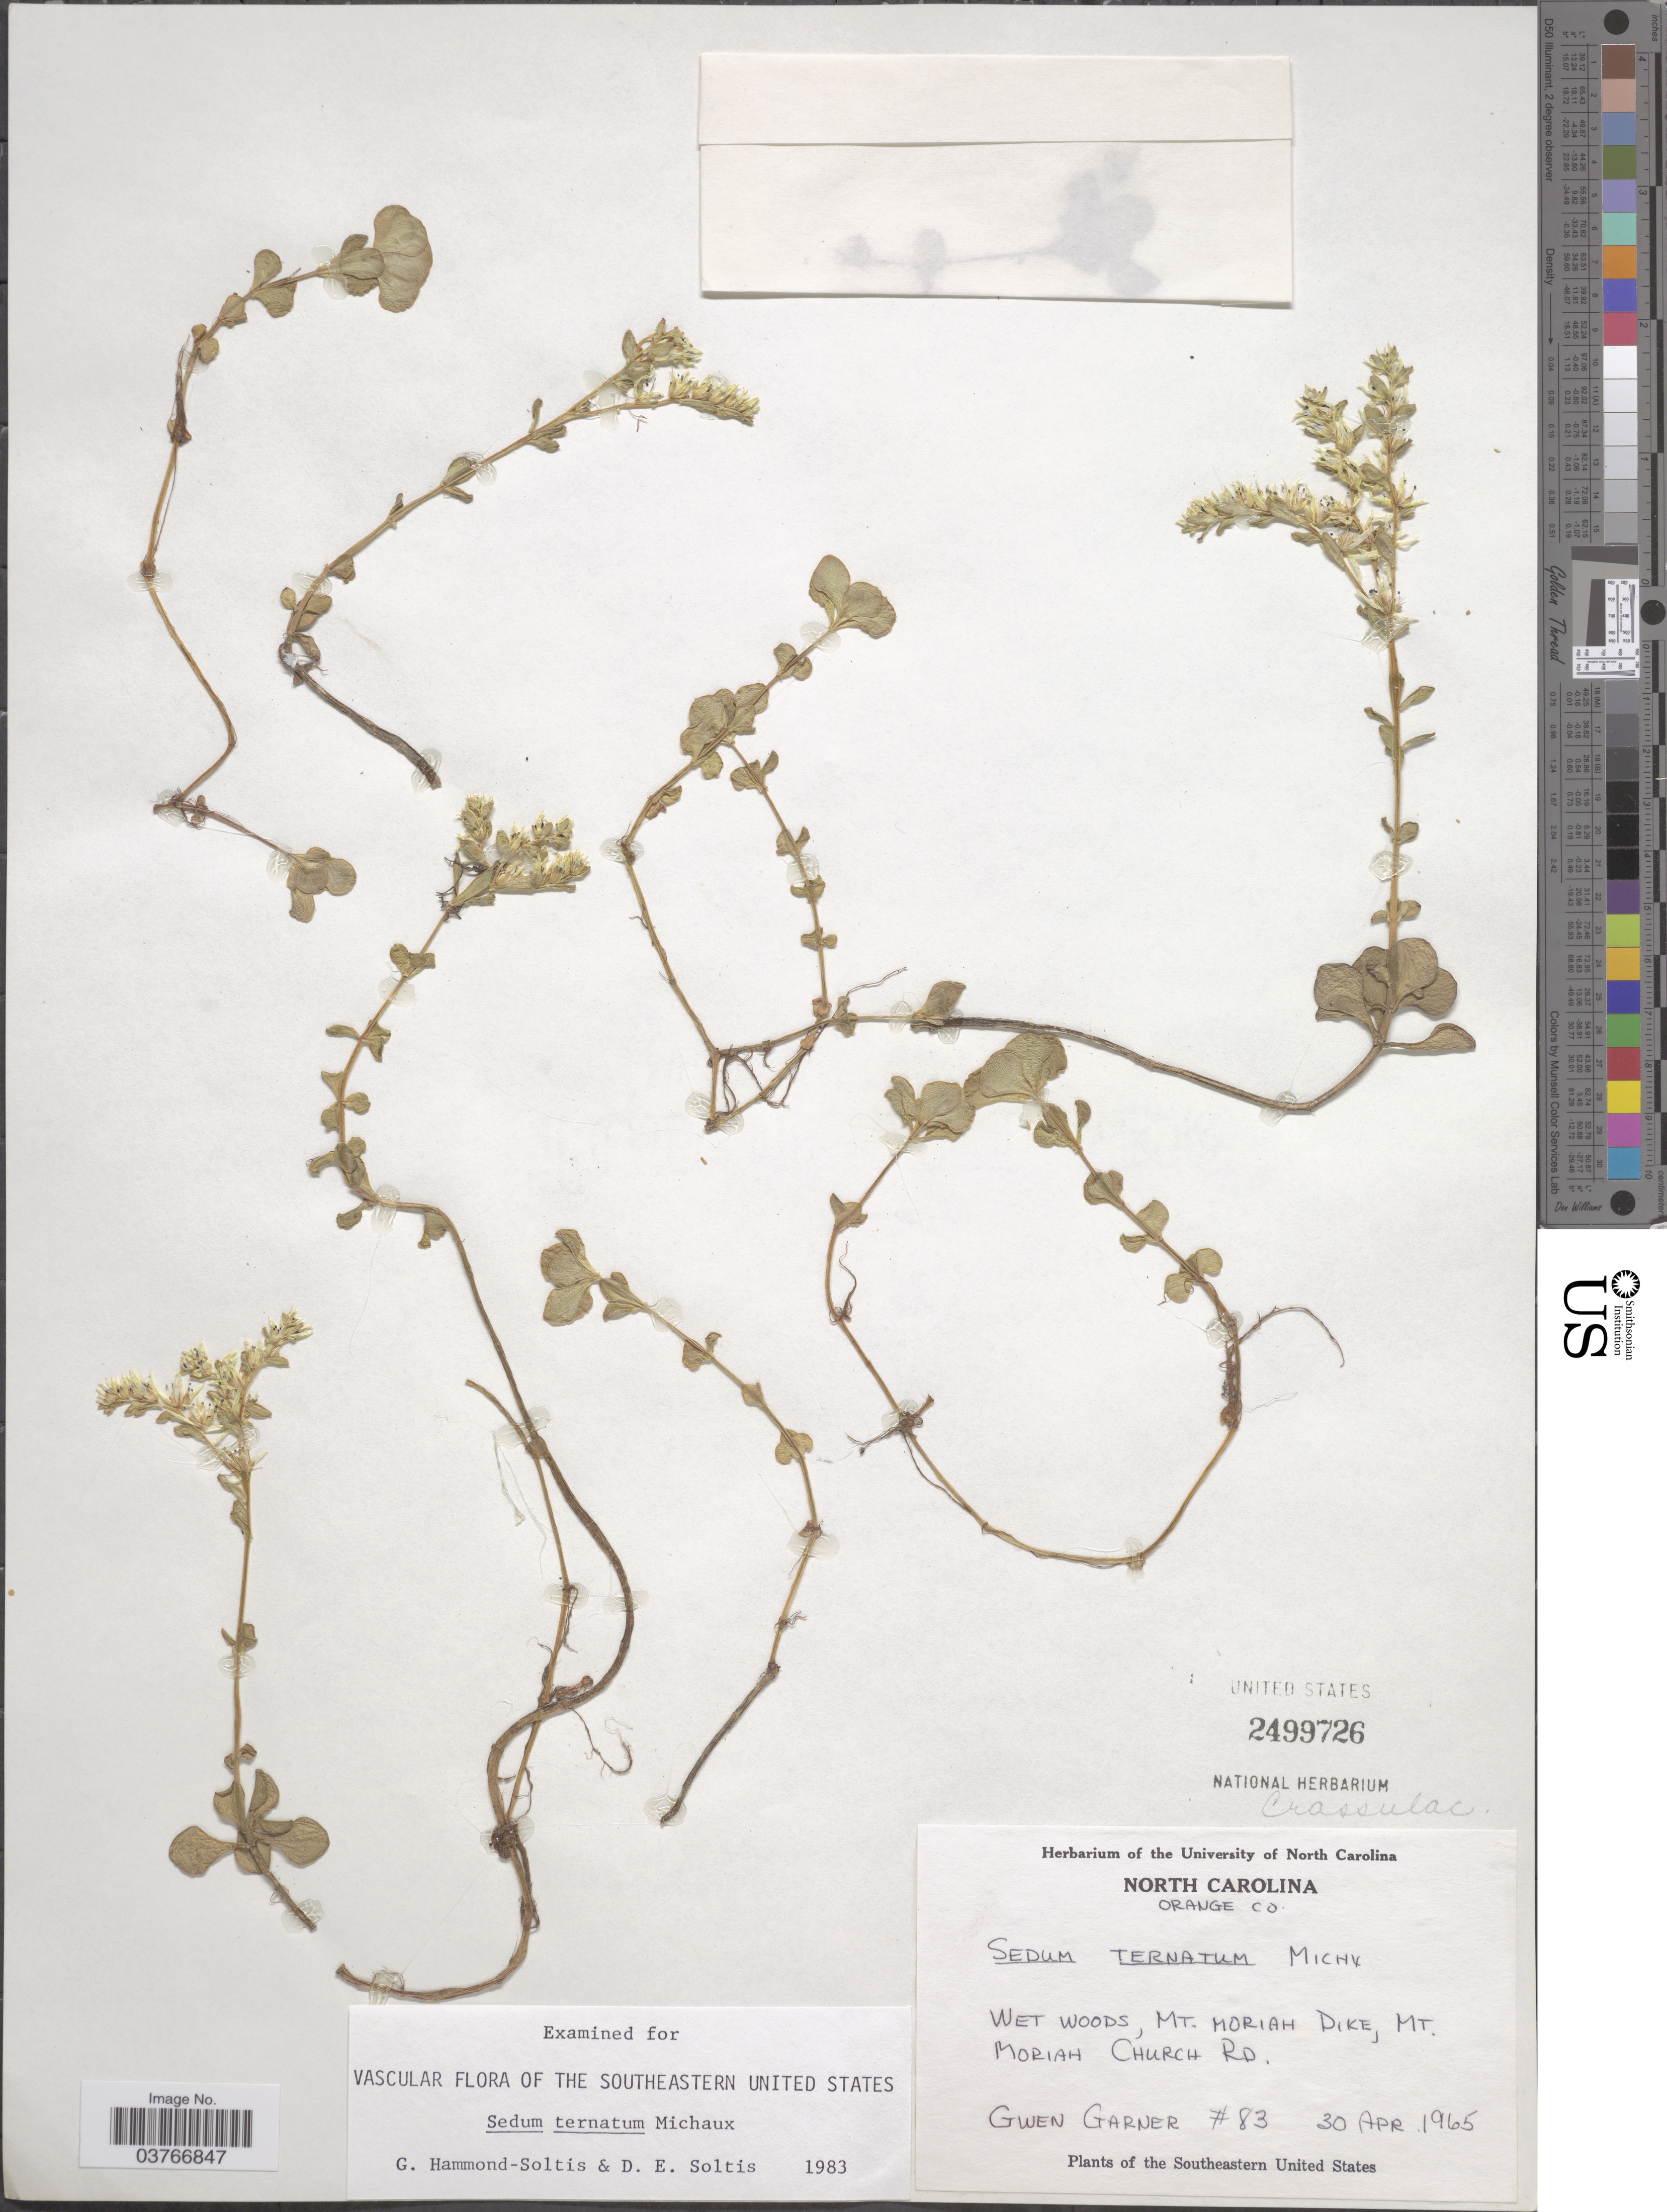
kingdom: Plantae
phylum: Tracheophyta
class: Magnoliopsida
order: Saxifragales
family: Crassulaceae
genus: Sedum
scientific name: Sedum ternatum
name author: Michx.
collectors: G. Garner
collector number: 83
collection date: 1965-04-30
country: United States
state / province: North Carolina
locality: Orange Co. Mt. Moriah Dike, Mt. Moriah Church Rd. Southeastern United States.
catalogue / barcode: US 2499726